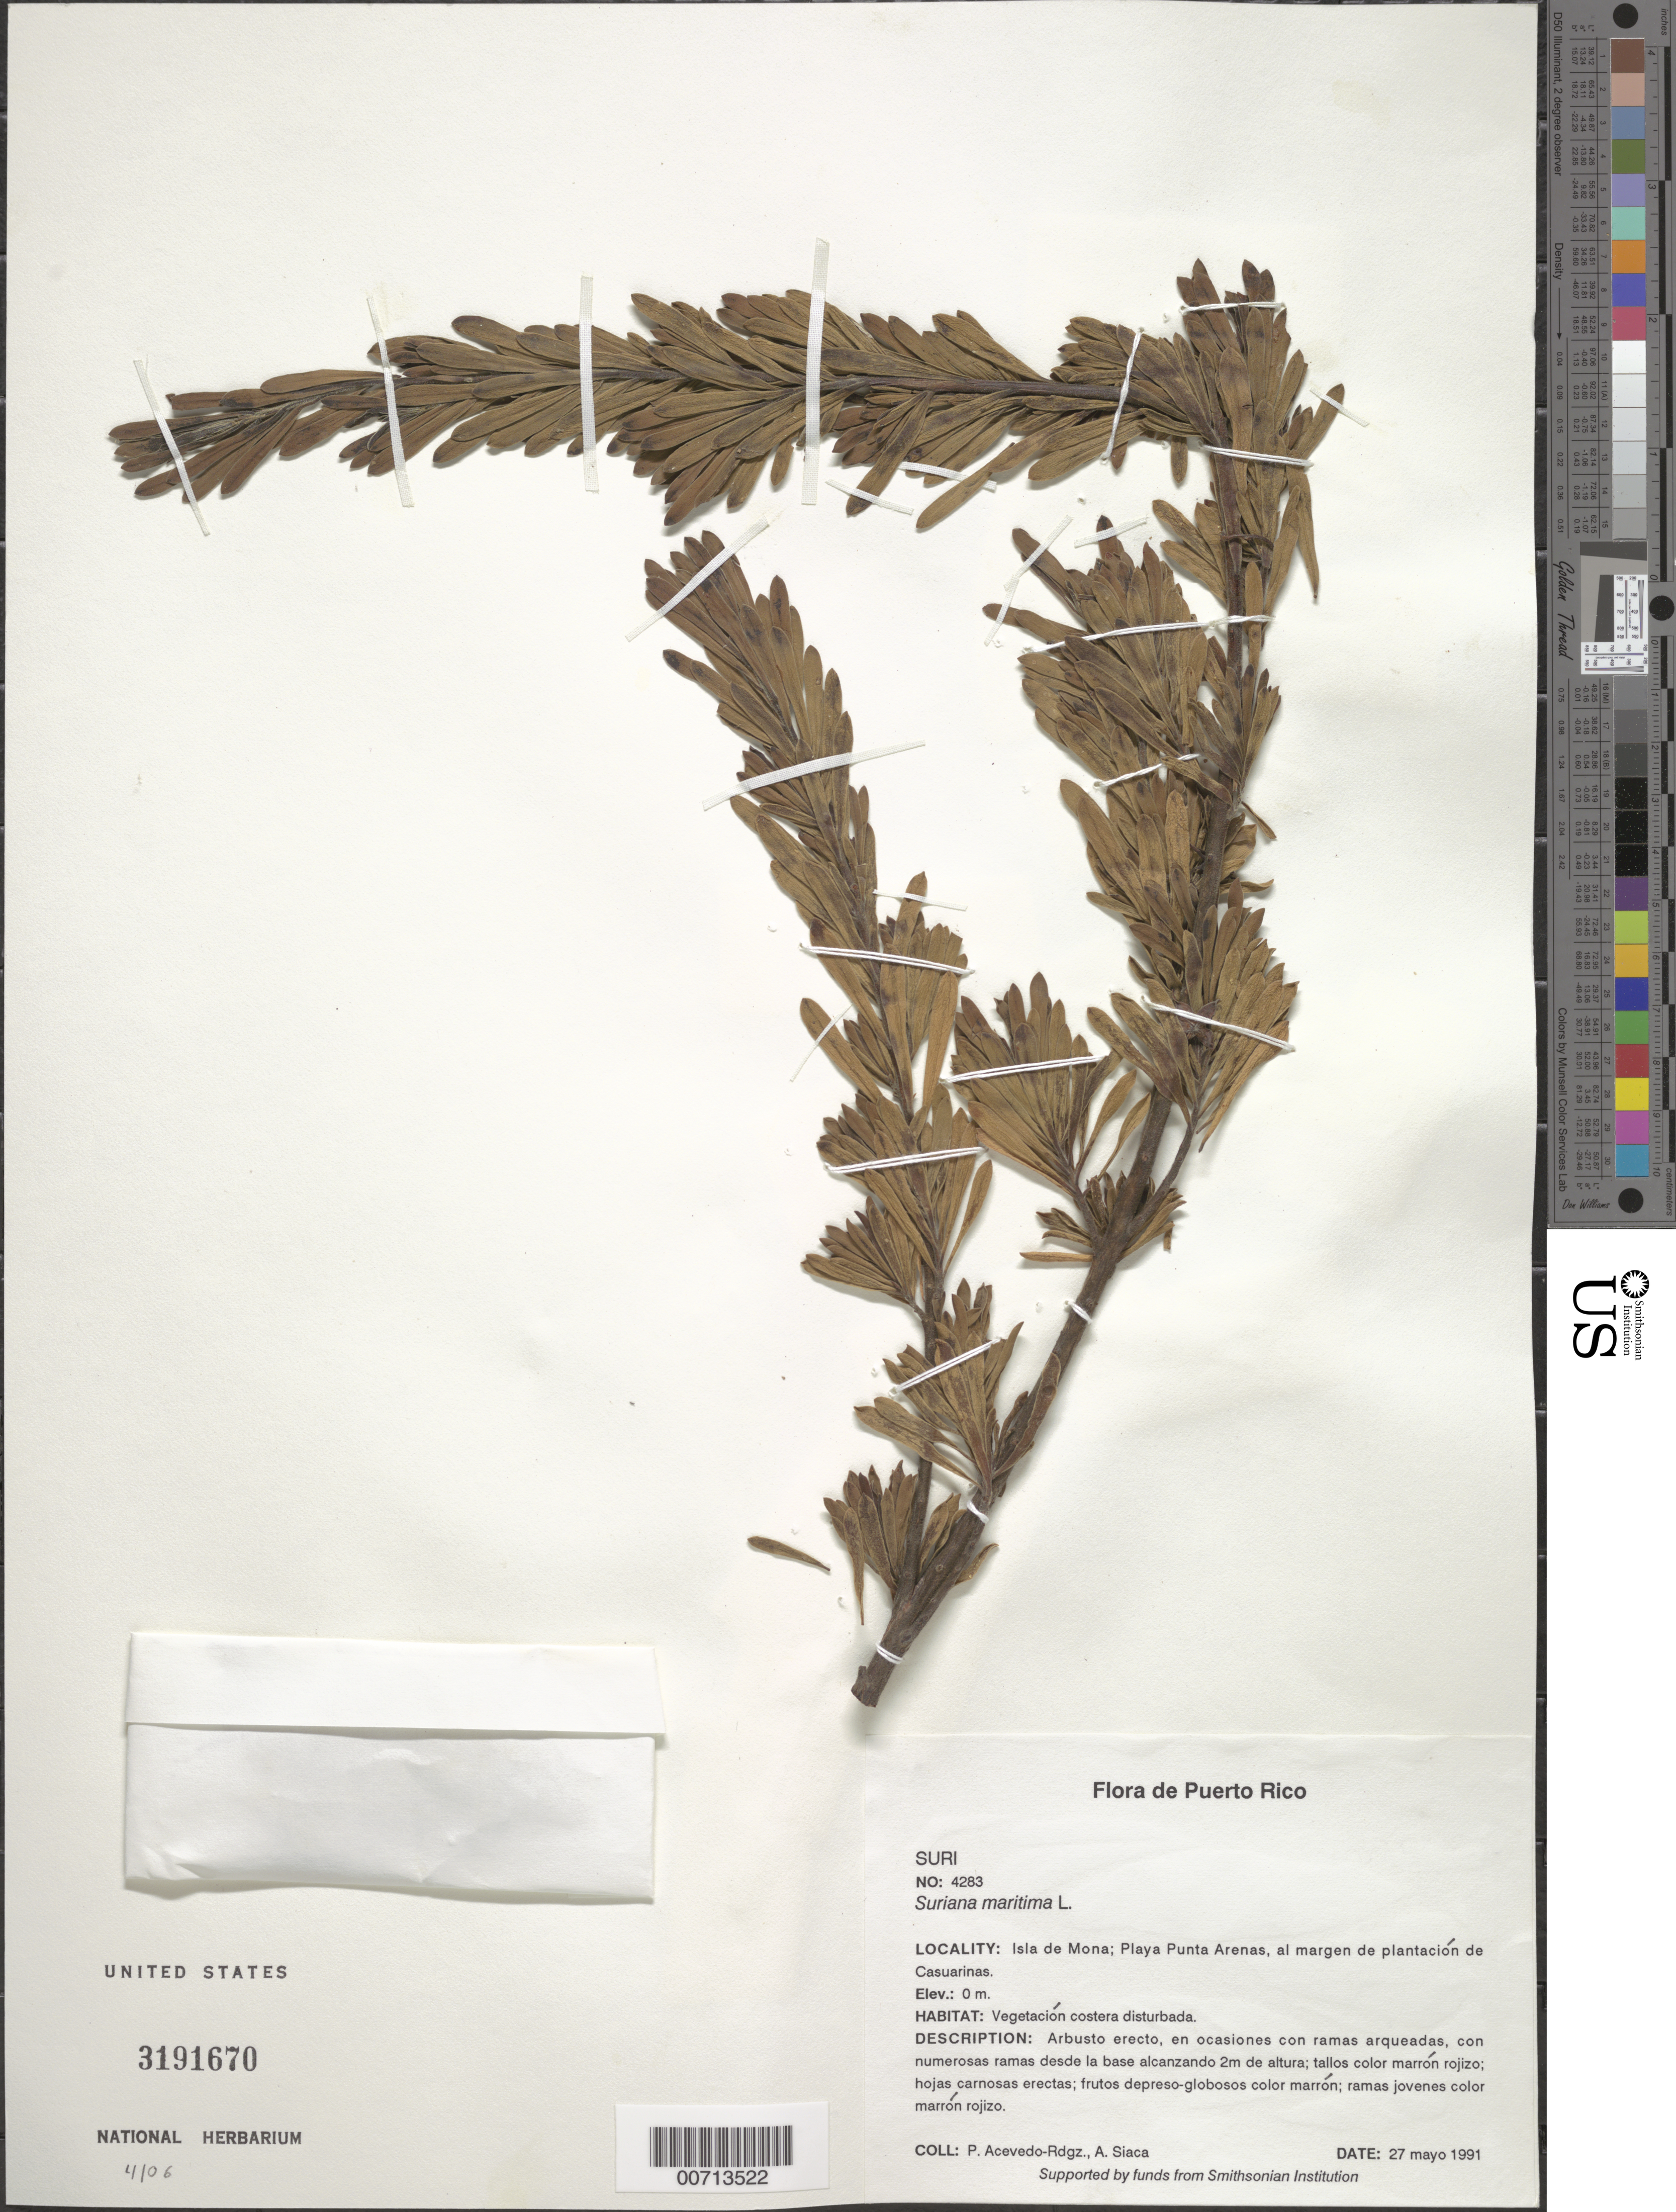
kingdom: Plantae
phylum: Tracheophyta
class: Magnoliopsida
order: Fabales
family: Surianaceae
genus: Suriana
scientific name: Suriana maritima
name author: L.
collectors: P. Acevedo-Rodr. & A. Siaca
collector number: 4283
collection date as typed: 27 May 1991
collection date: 1991-05-27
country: Puerto Rico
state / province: Mayaguëz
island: Mona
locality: Isla de Mona; Playa Punta Arenas, al margen de plantación de Casuarinas.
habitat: Vegetacion costera disturbada.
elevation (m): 0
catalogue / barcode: US 3191670